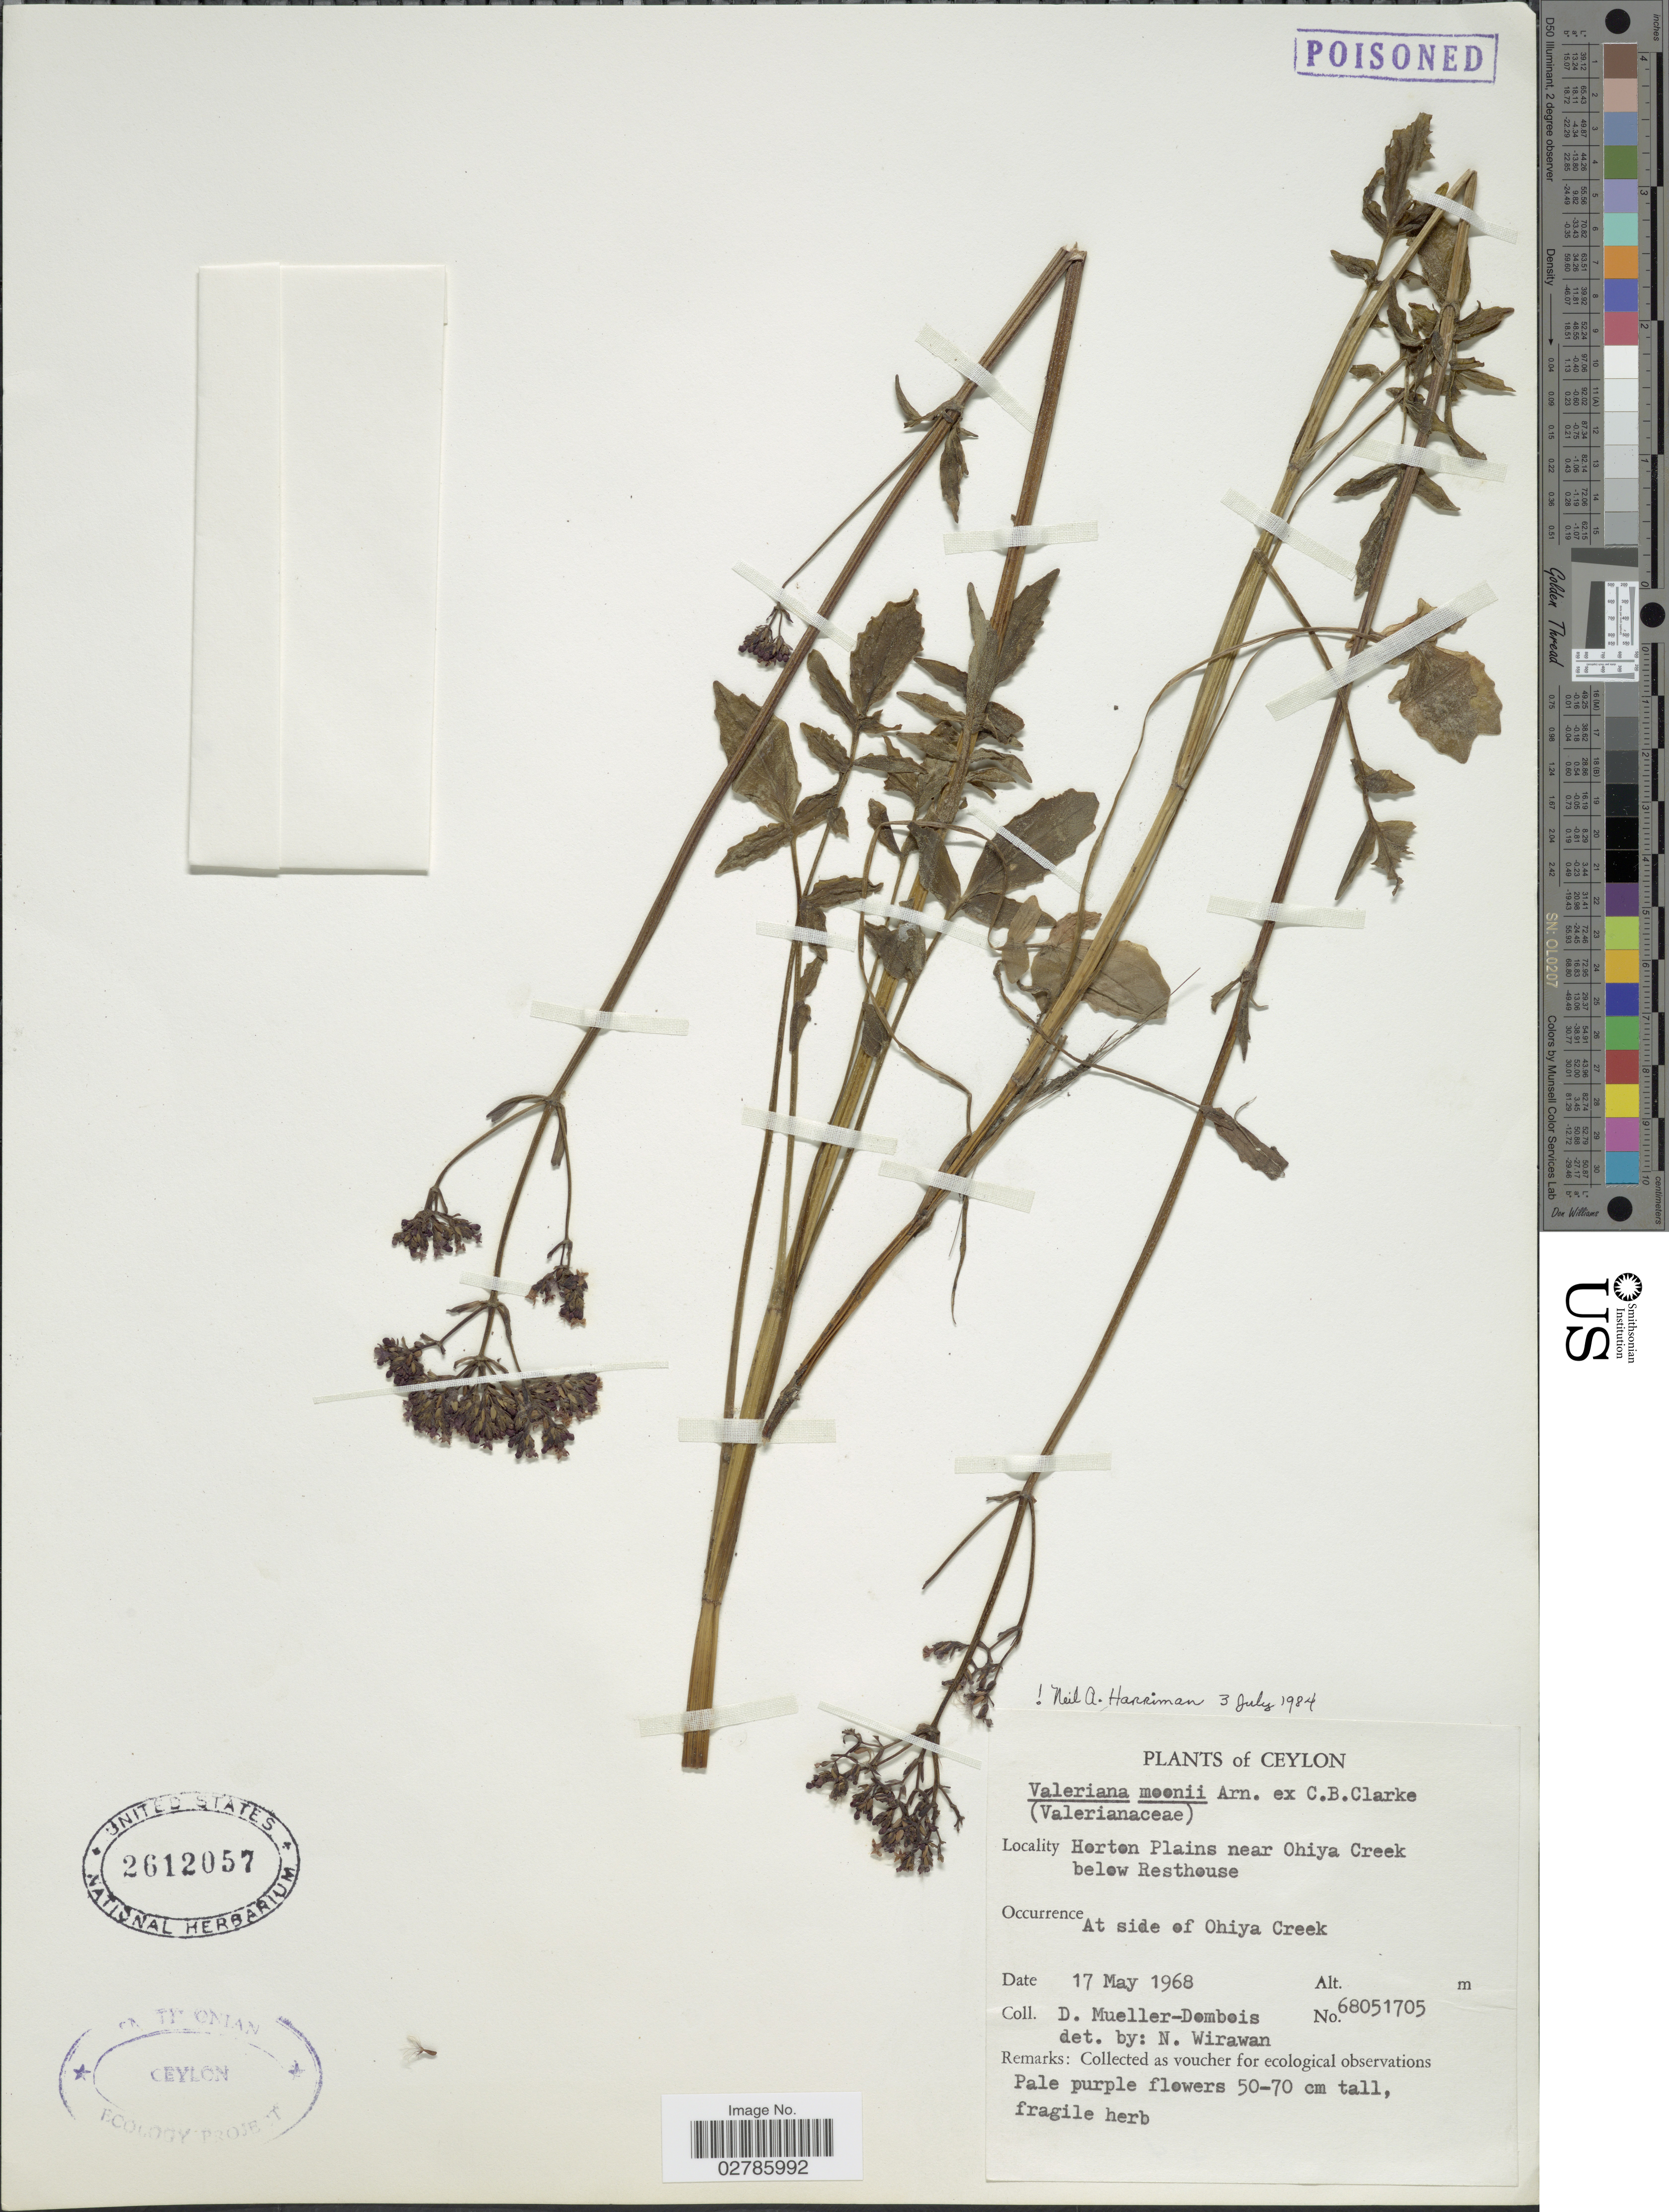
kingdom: Plantae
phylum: Tracheophyta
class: Magnoliopsida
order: Dipsacales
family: Caprifoliaceae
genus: Valeriana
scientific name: Valeriana moonii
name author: Arn.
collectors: D. Mueller-Dombois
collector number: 68051705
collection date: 1968-05-17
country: Sri Lanka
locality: Ceylon. Horton Plains near Ohiya Creek below Resthouse. At side of Ohiya Creek.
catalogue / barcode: US 2612057